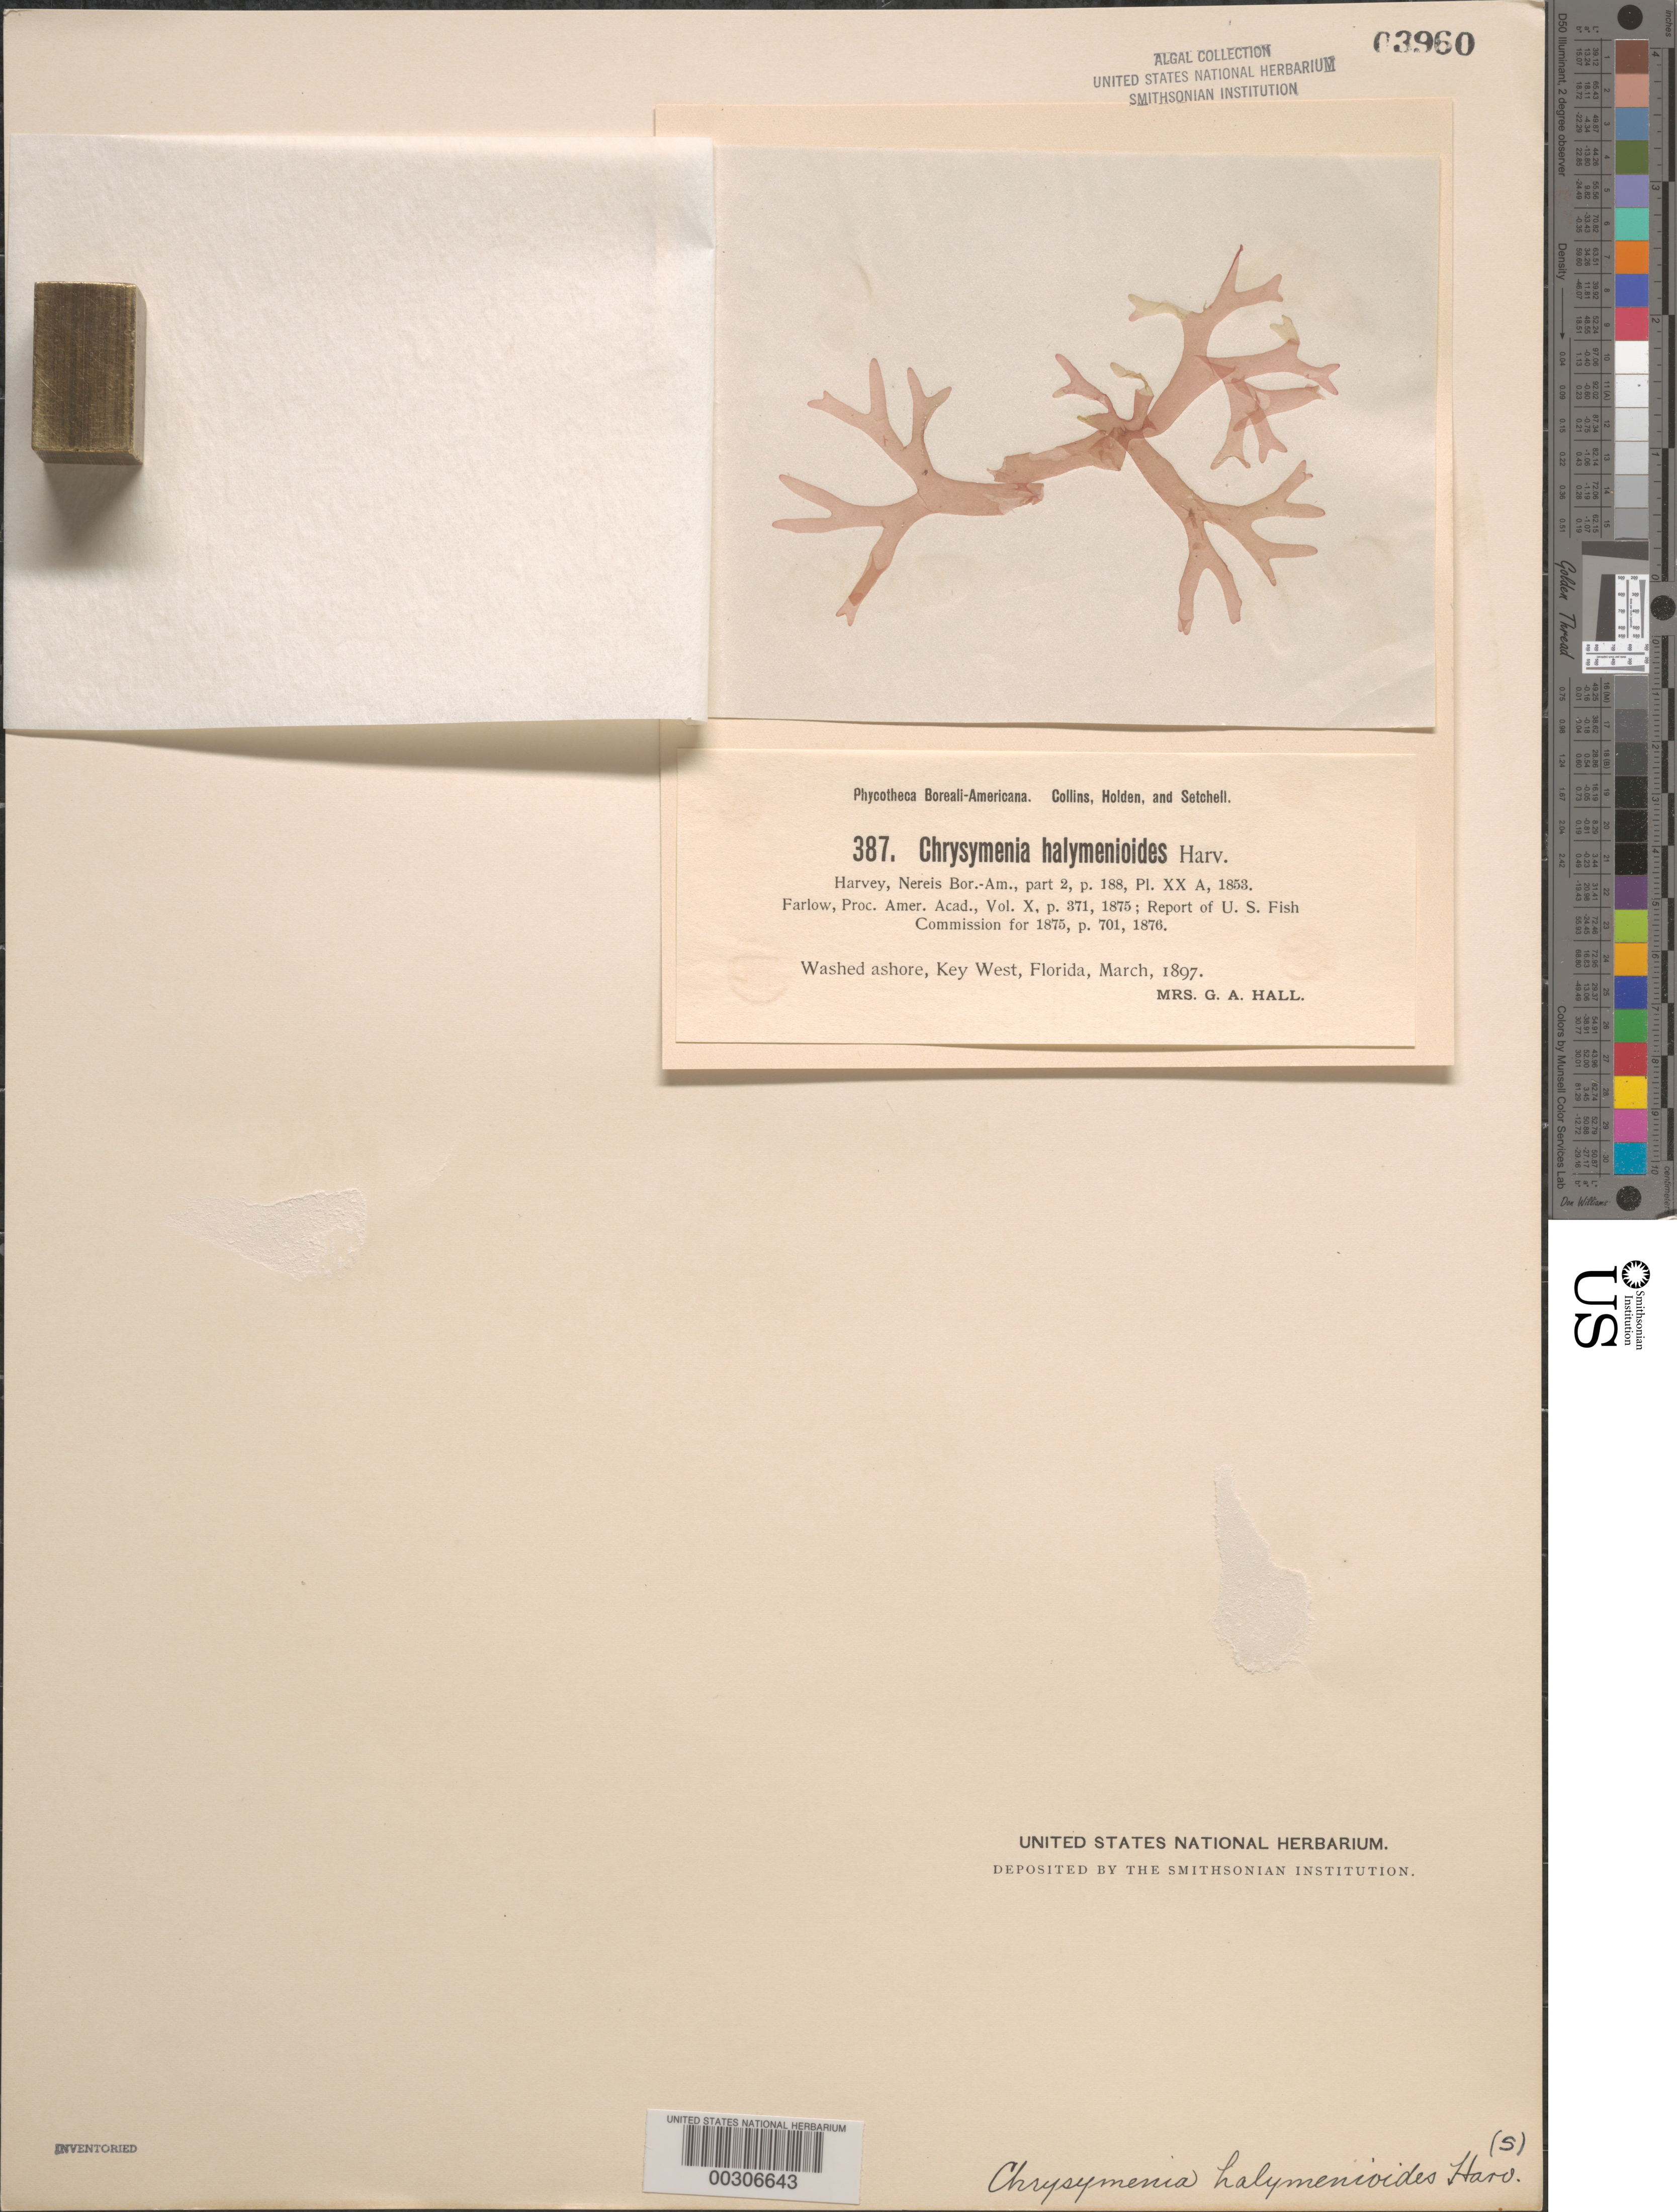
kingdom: Plantae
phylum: Rhodophyta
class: Florideophyceae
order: Rhodymeniales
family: Rhodymeniaceae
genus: Chrysymenia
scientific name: Chrysymenia halymenioides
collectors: Mrs. Hall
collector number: PB-A 387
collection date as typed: May 1897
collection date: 1897-05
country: United States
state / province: Florida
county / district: Monroe County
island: Key West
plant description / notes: Collins, Holden & Setchell, Phycotheca Boreali-Americana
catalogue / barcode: US 3960